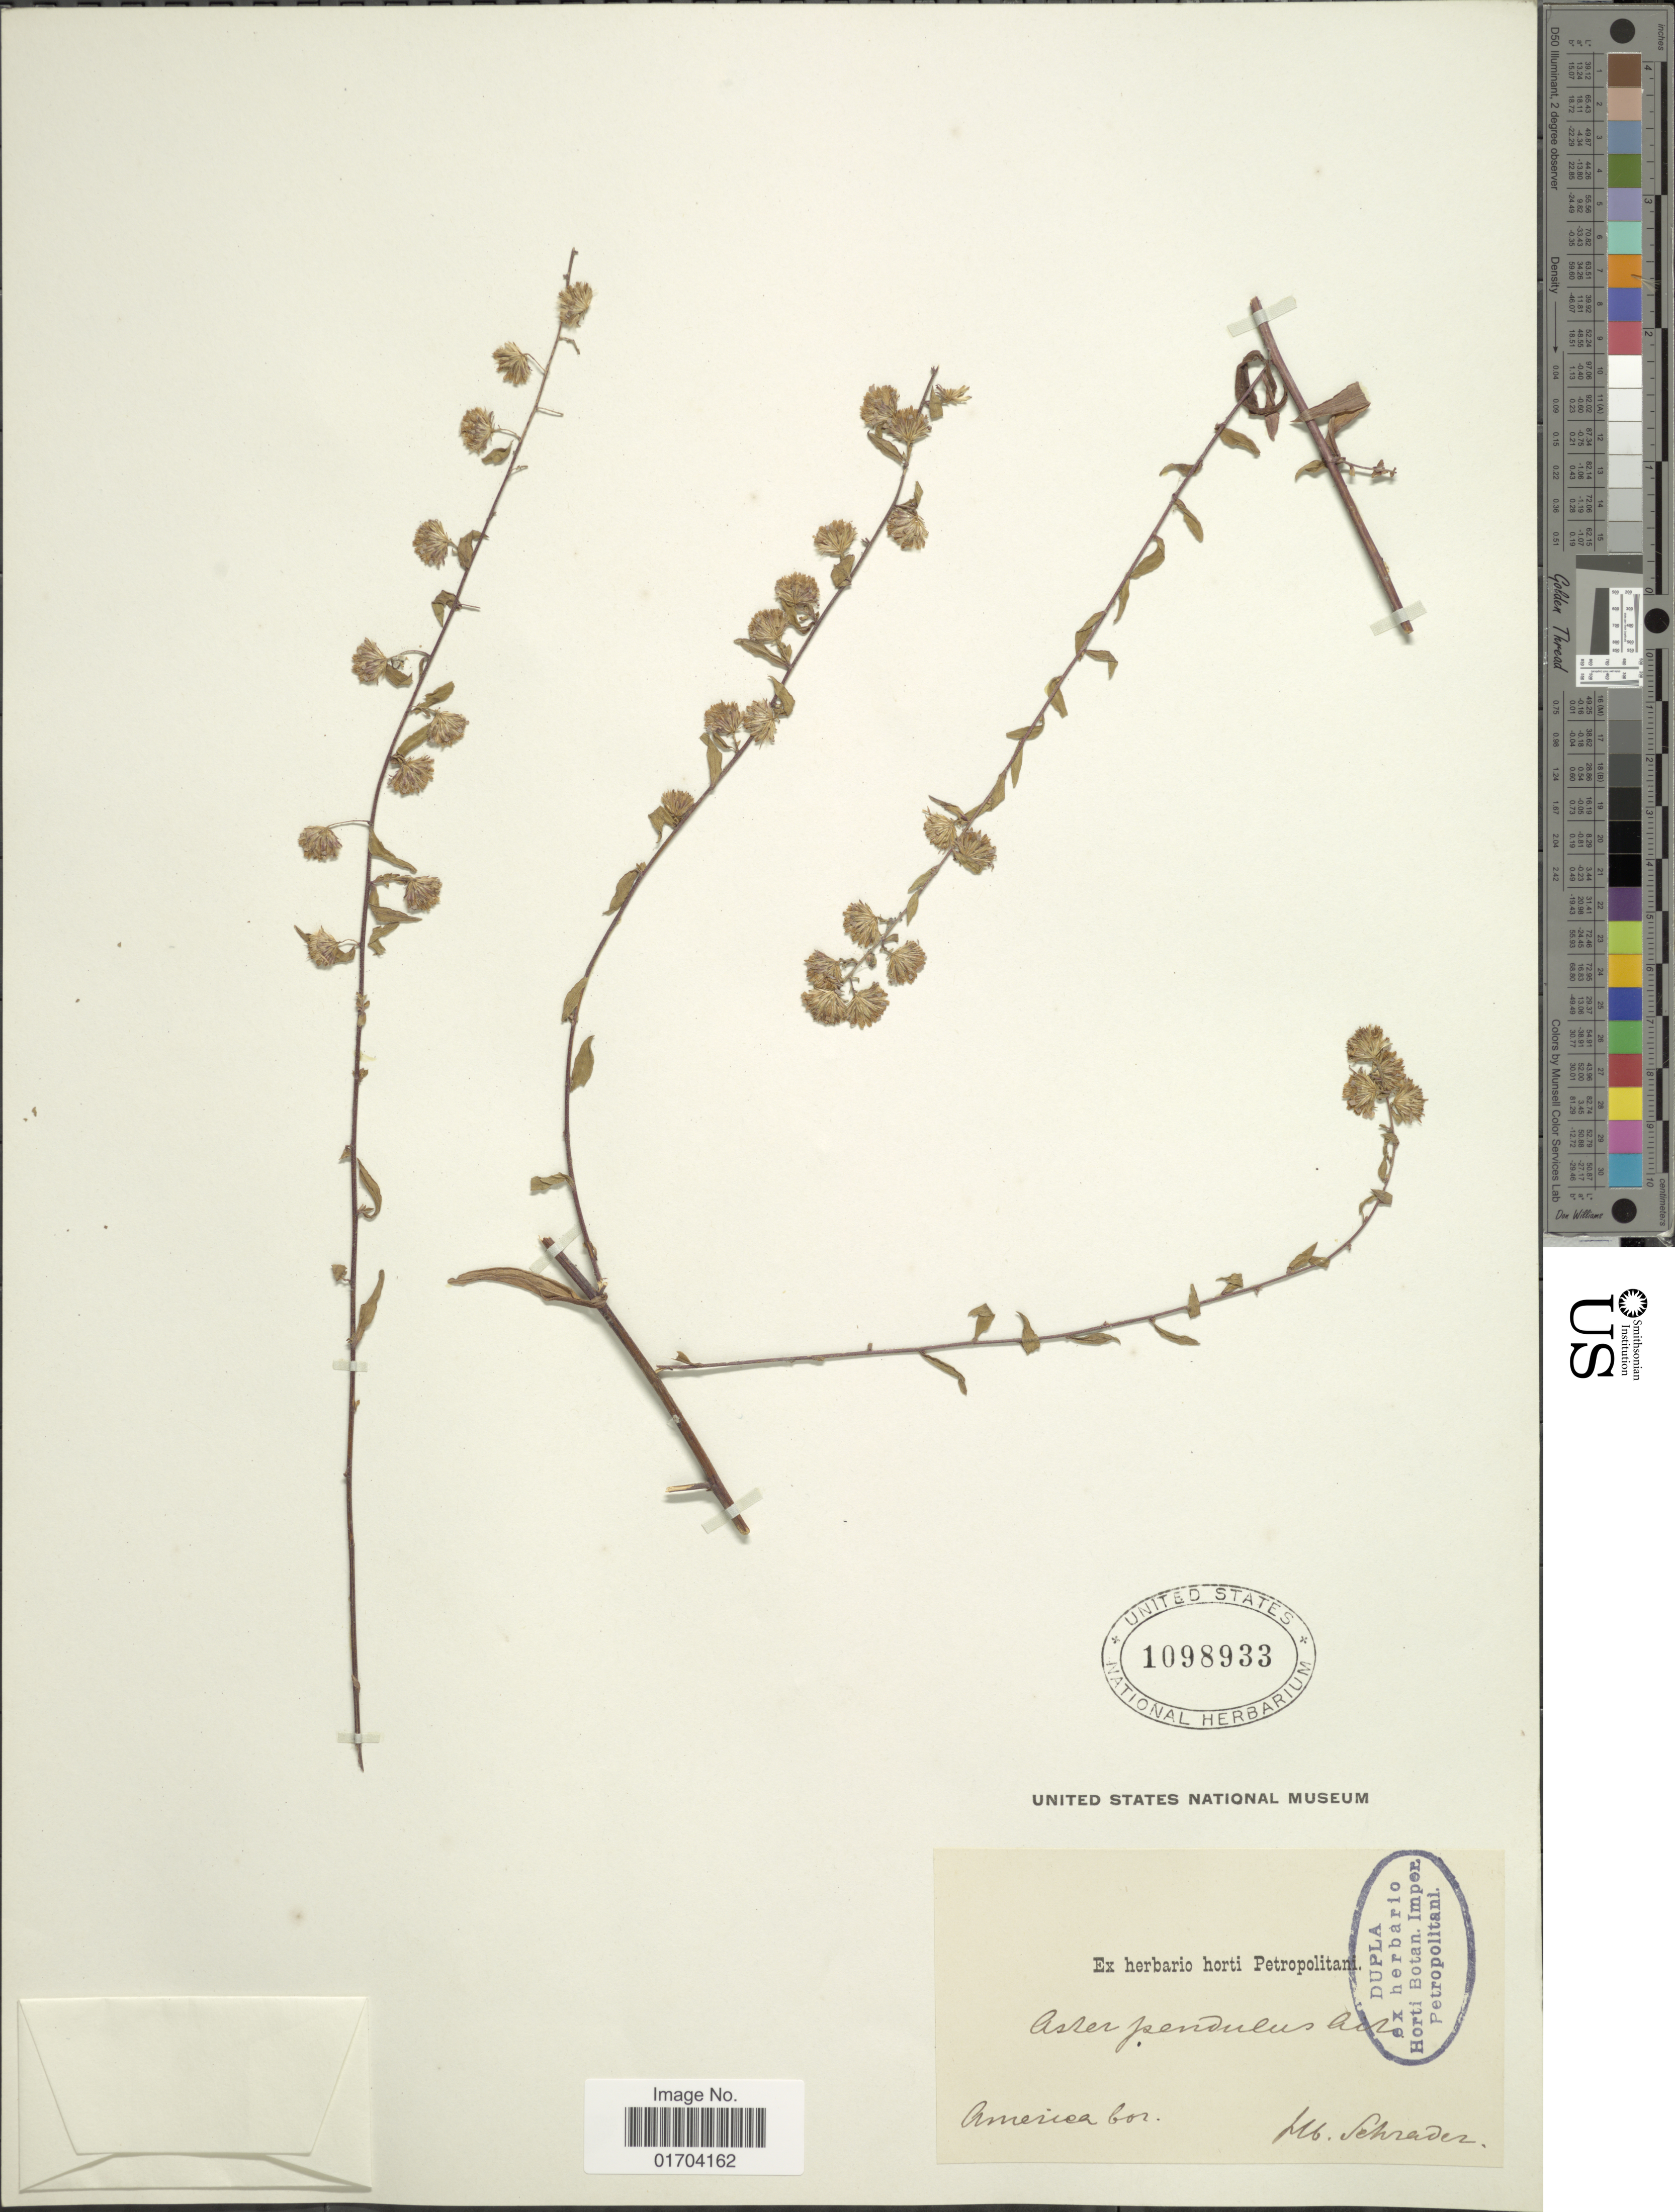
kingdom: Plantae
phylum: Tracheophyta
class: Magnoliopsida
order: Asterales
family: Asteraceae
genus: Symphyotrichum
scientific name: Symphyotrichum sp.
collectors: Schrader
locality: America bor.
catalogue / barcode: US 1098933